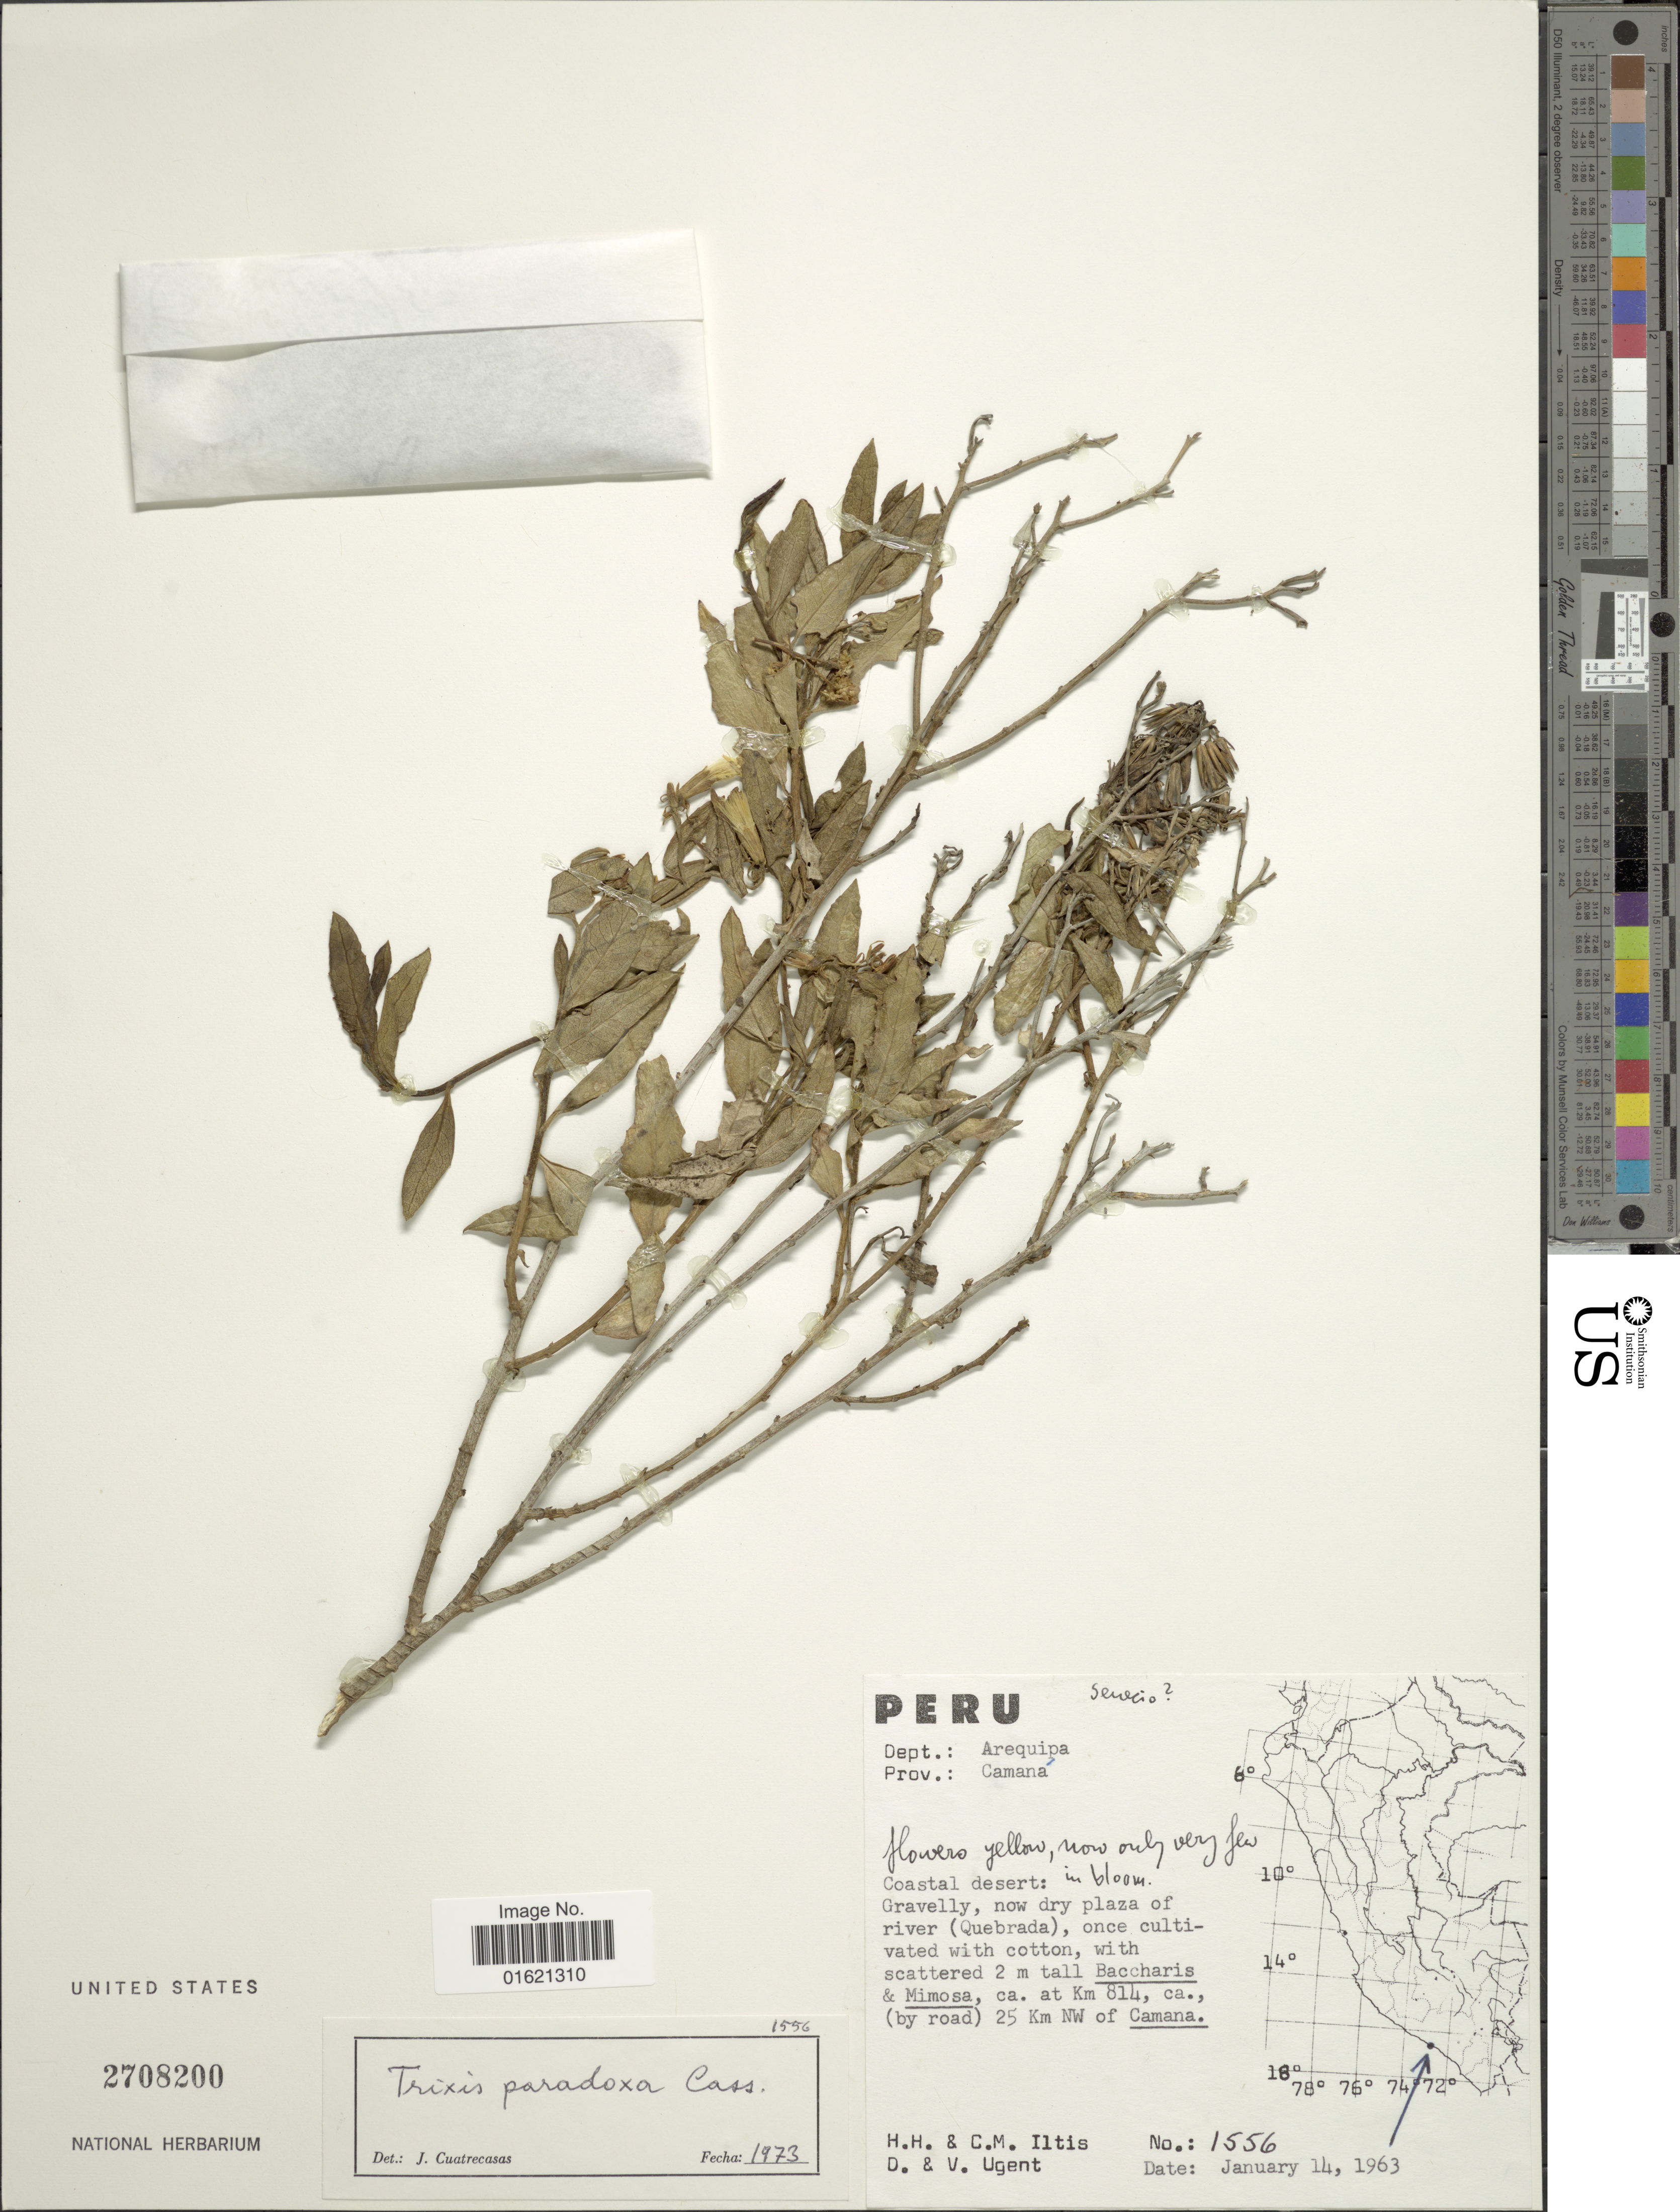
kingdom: Plantae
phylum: Tracheophyta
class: Magnoliopsida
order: Asterales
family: Asteraceae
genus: Trixis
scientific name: Trixis cacalioides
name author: (Kunth) D. Don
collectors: H. H. Iltis, C. M Iltis, D. Ugent & V. Ugent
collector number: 1556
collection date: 1963-01-14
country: Peru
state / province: Arequipa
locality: Dept,: Arequipa.Prov. Camana. Coastal desert, Gravelly now dry plaza of river (Quebrada), once culitvated with cotton, with scattered 2 m tall Baccharis & Mimosa, at Km 814 (by road), 25 km NW of Camana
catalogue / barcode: US 2708200